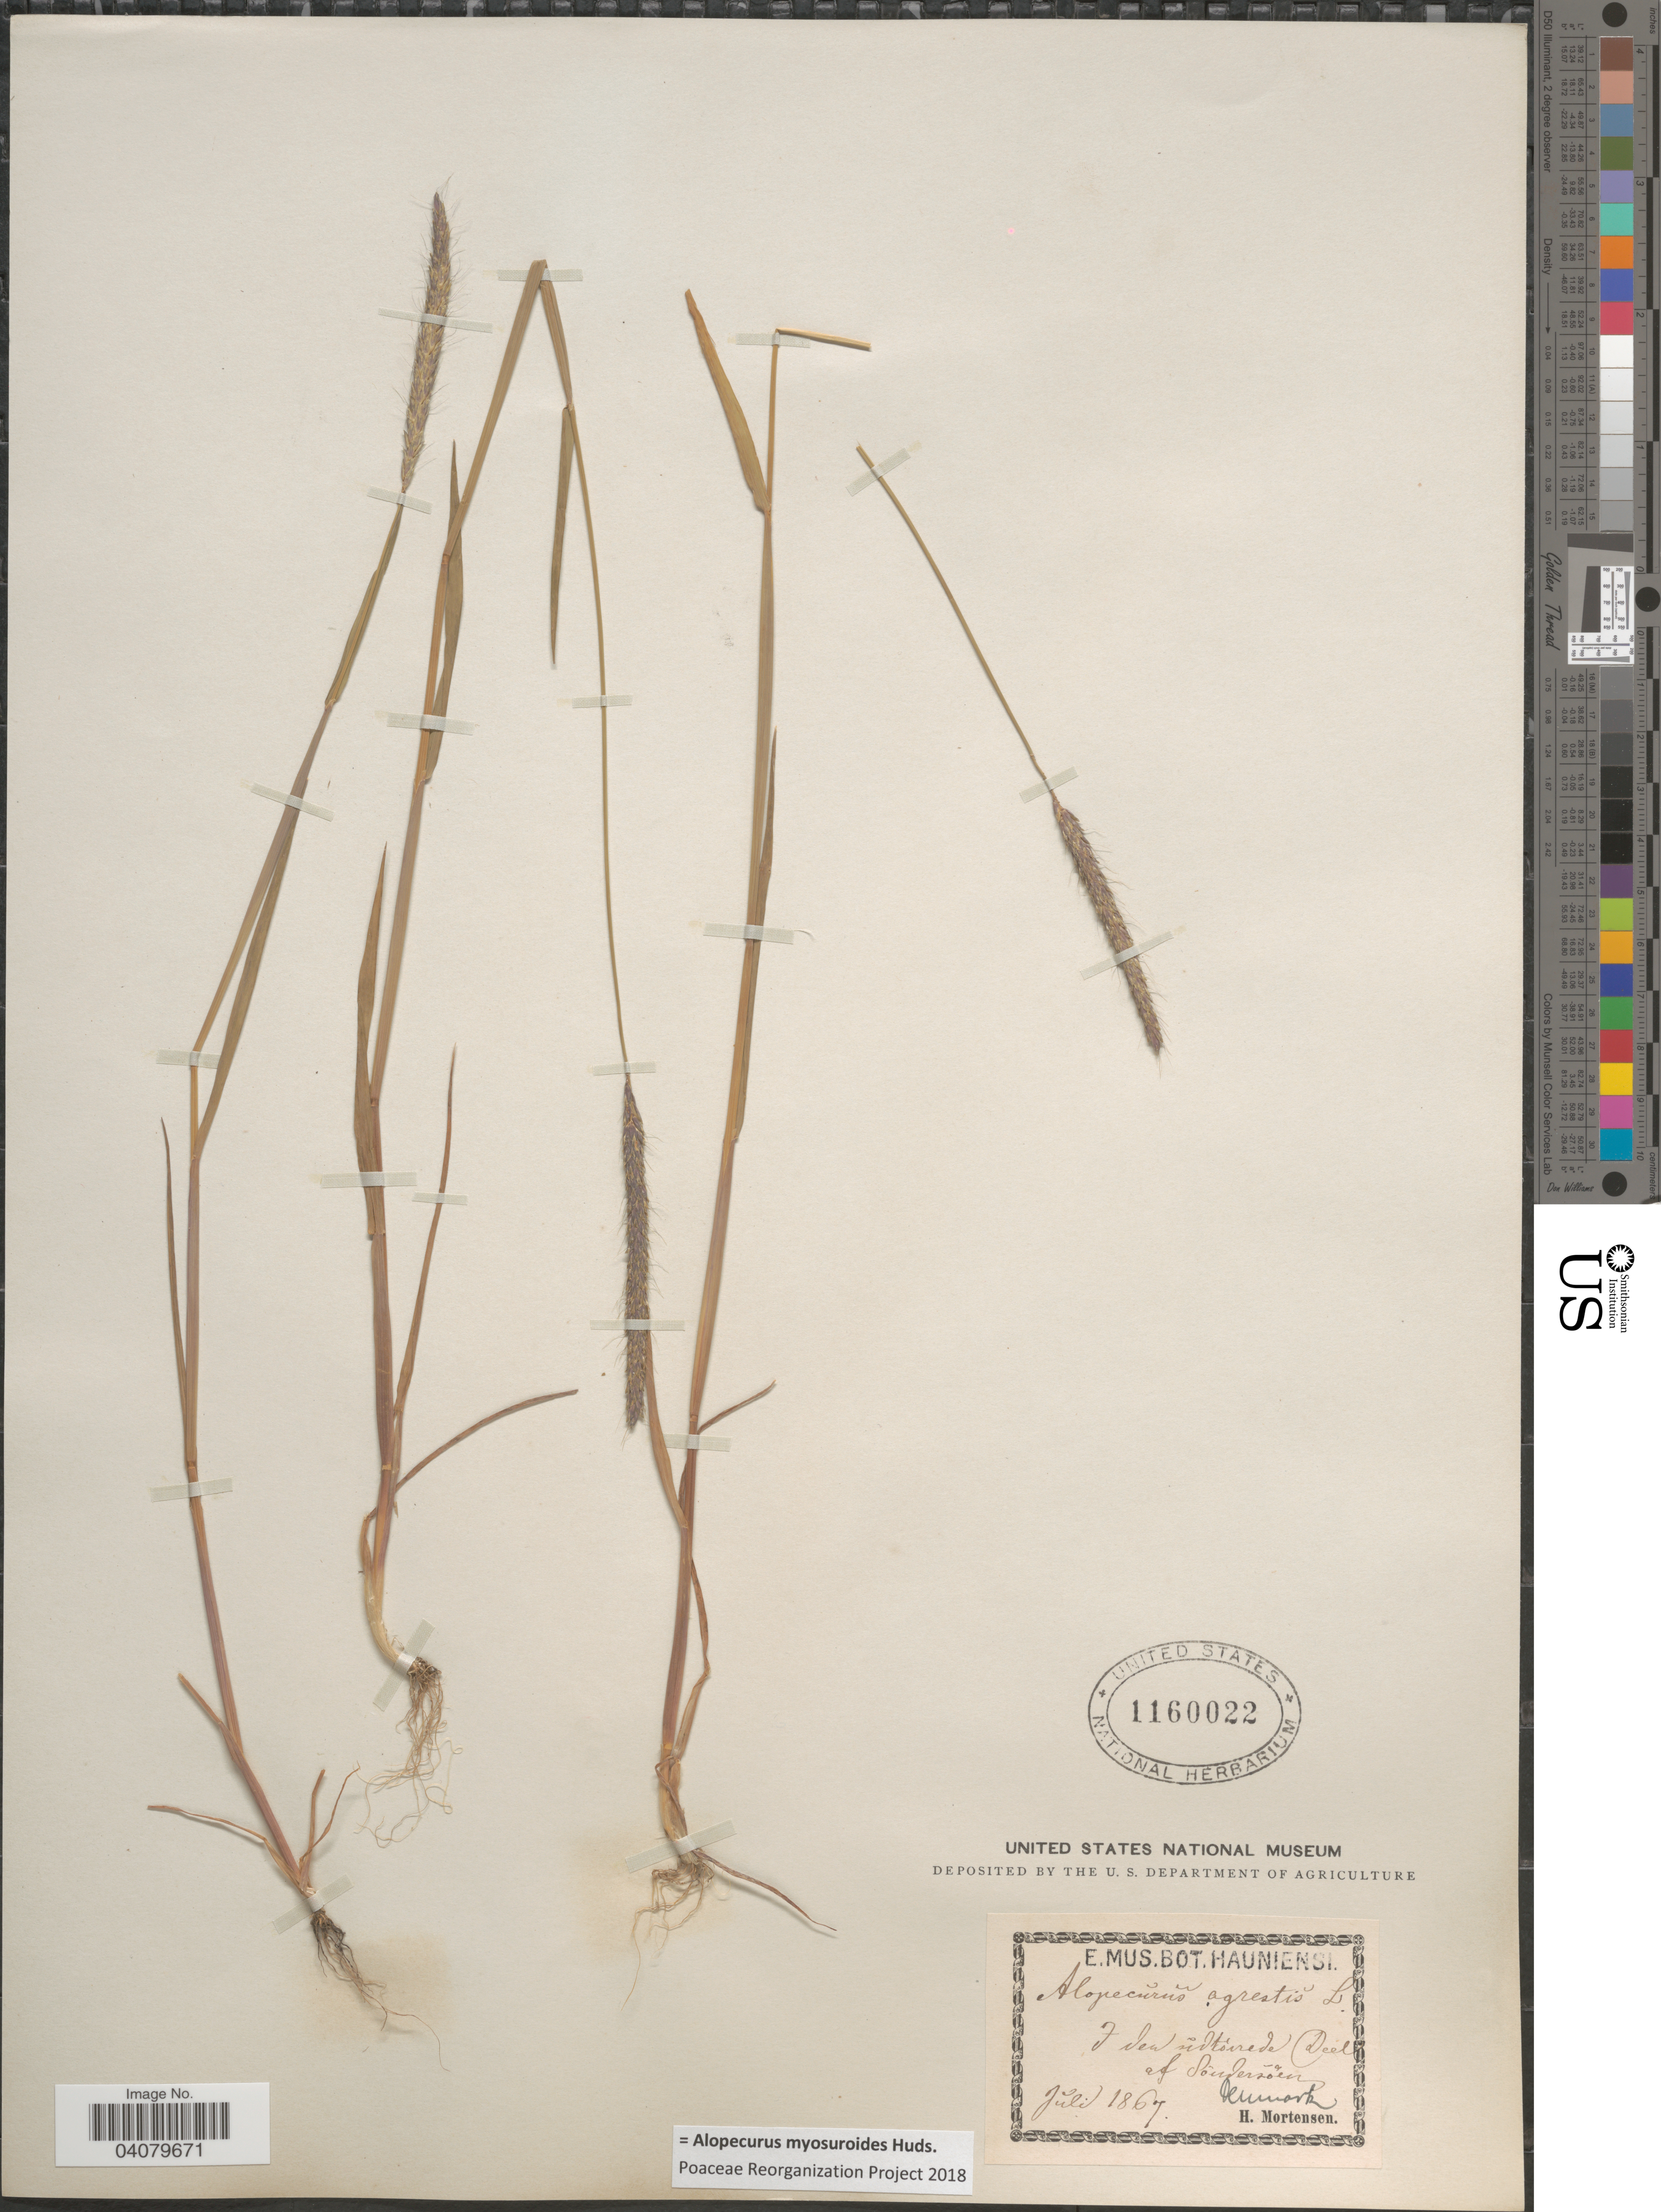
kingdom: Plantae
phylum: Tracheophyta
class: Liliopsida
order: Poales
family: Poaceae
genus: Alopecurus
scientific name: Alopecurus myosuroides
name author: Huds.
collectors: H. Mortensen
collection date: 1867-07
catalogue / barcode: US 1160022